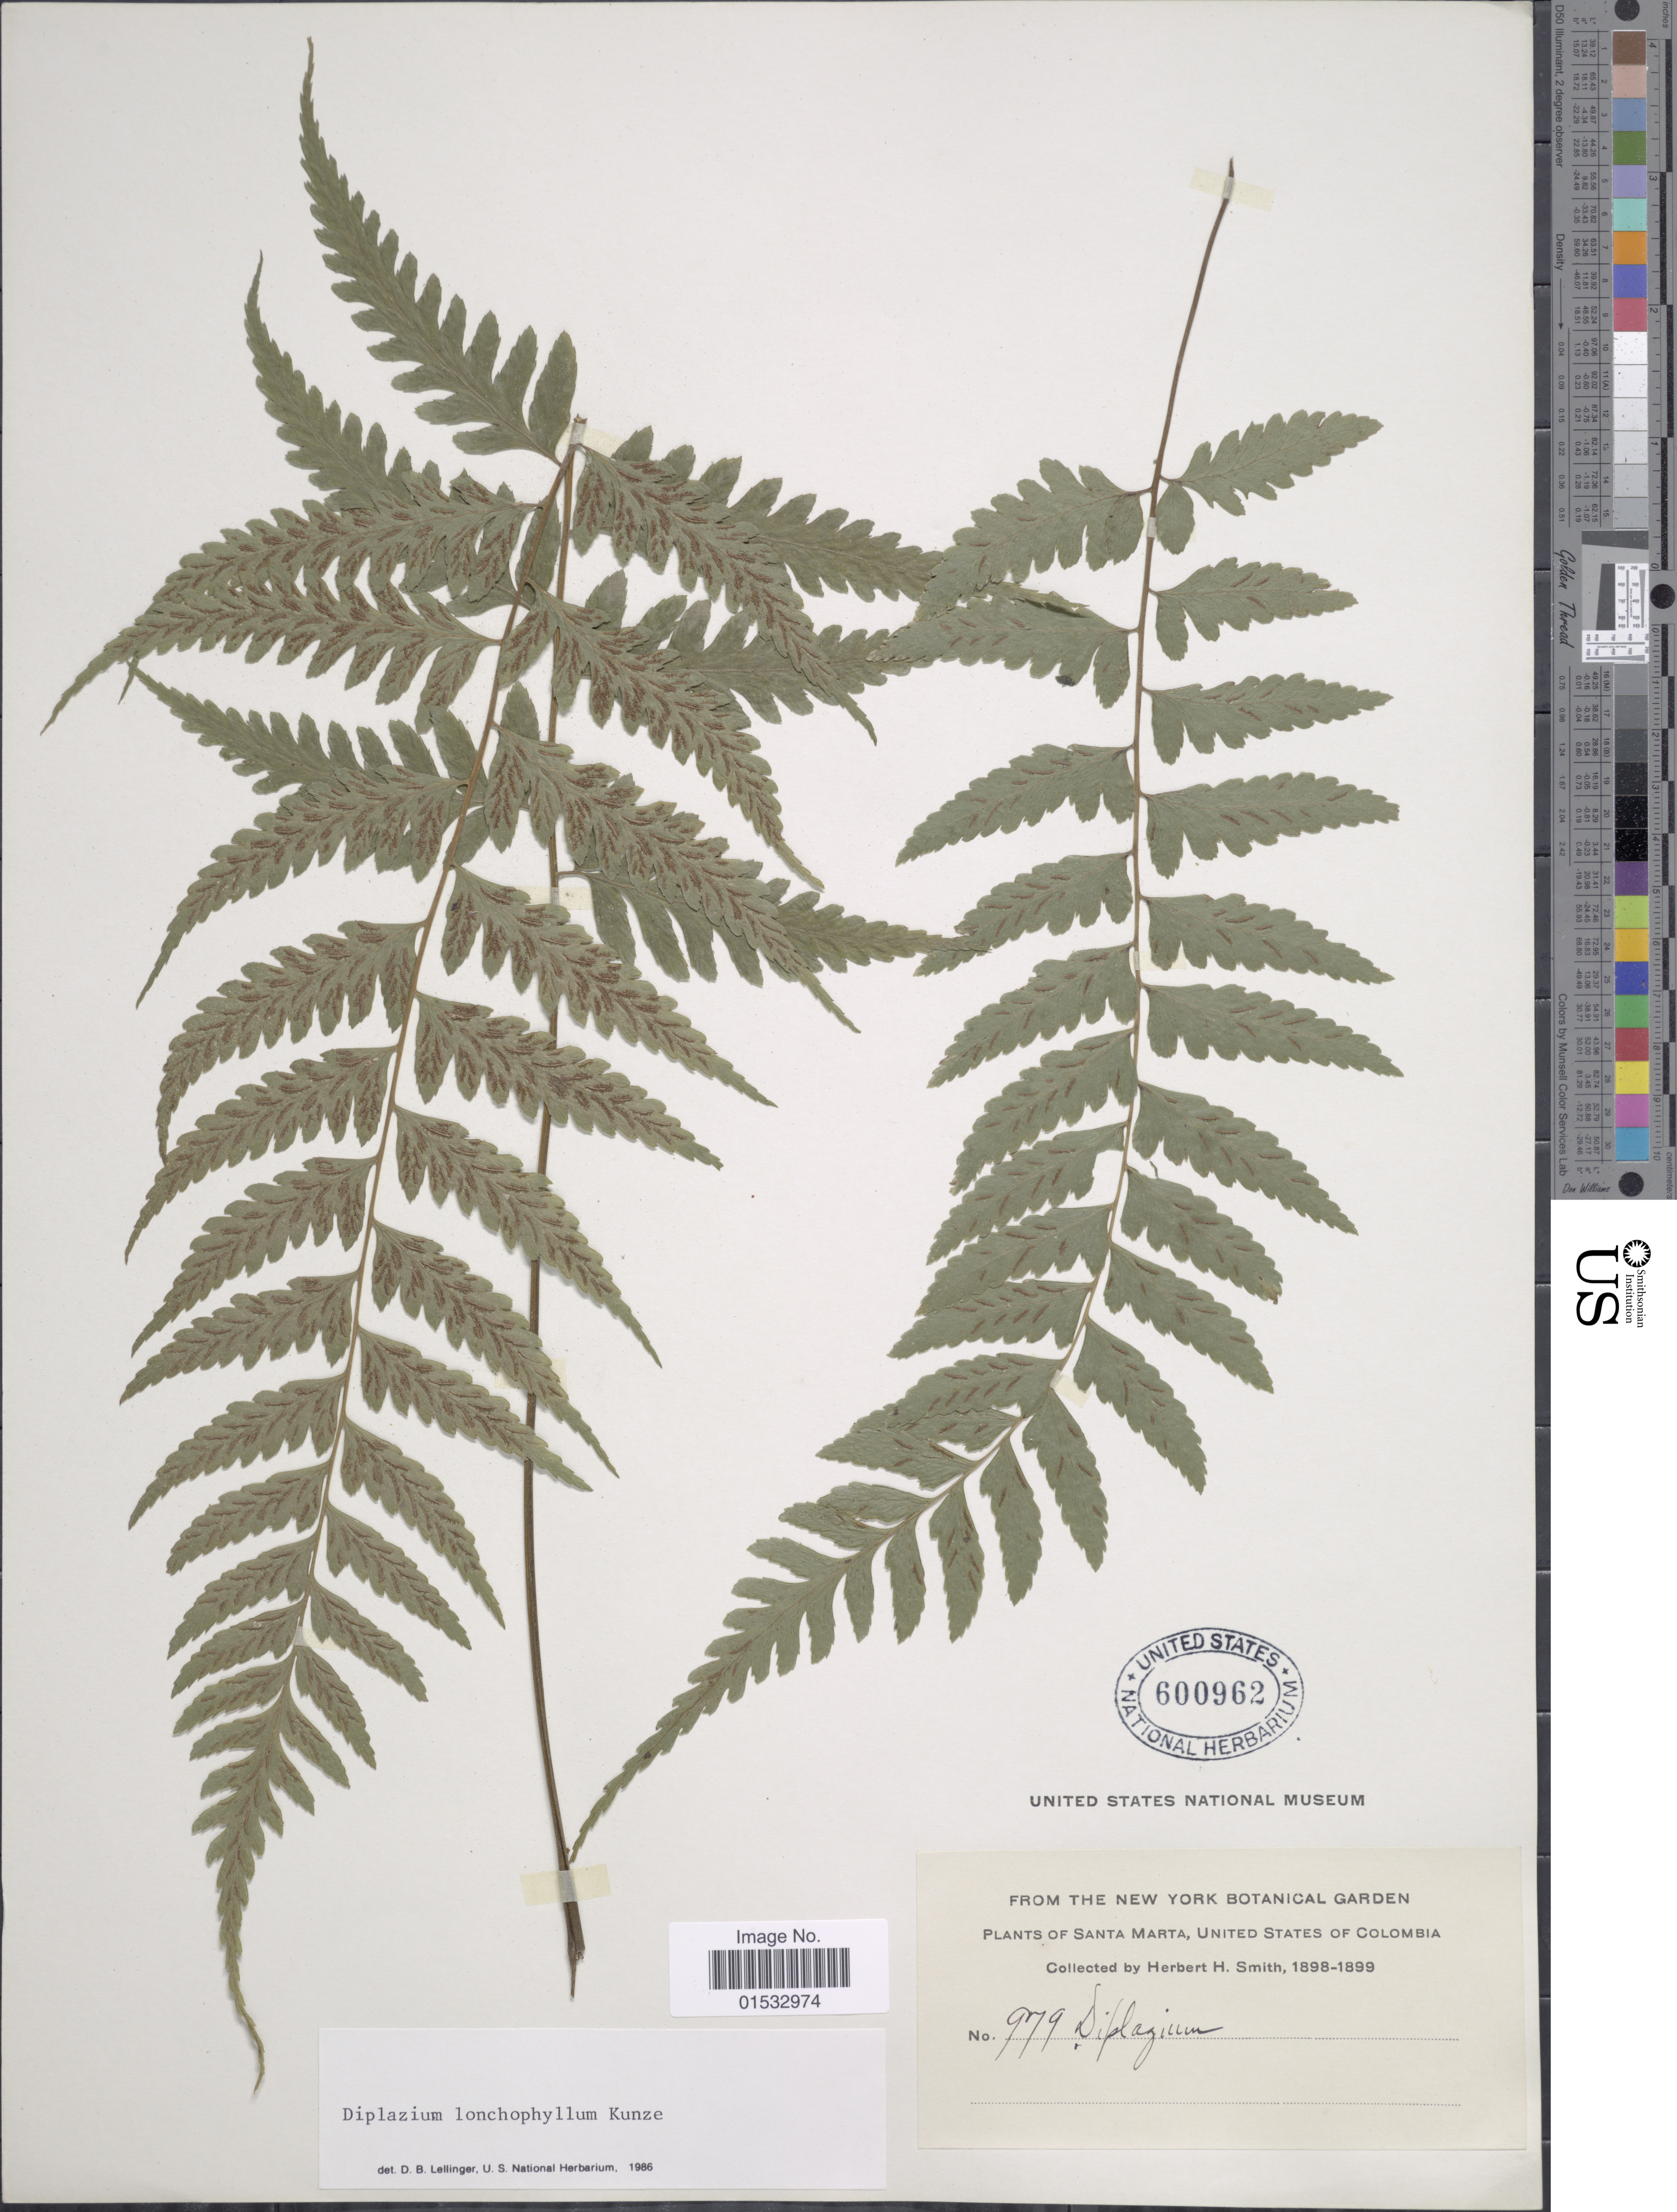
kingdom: Plantae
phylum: Tracheophyta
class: Polypodiopsida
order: Polypodiales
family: Athyriaceae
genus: Diplazium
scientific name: Diplazium lonchophyllum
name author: Kunze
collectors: Herbert H. Smith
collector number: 979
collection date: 1898/1899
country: Colombia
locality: Santa Marta, United States of Colombia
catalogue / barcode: US 600962